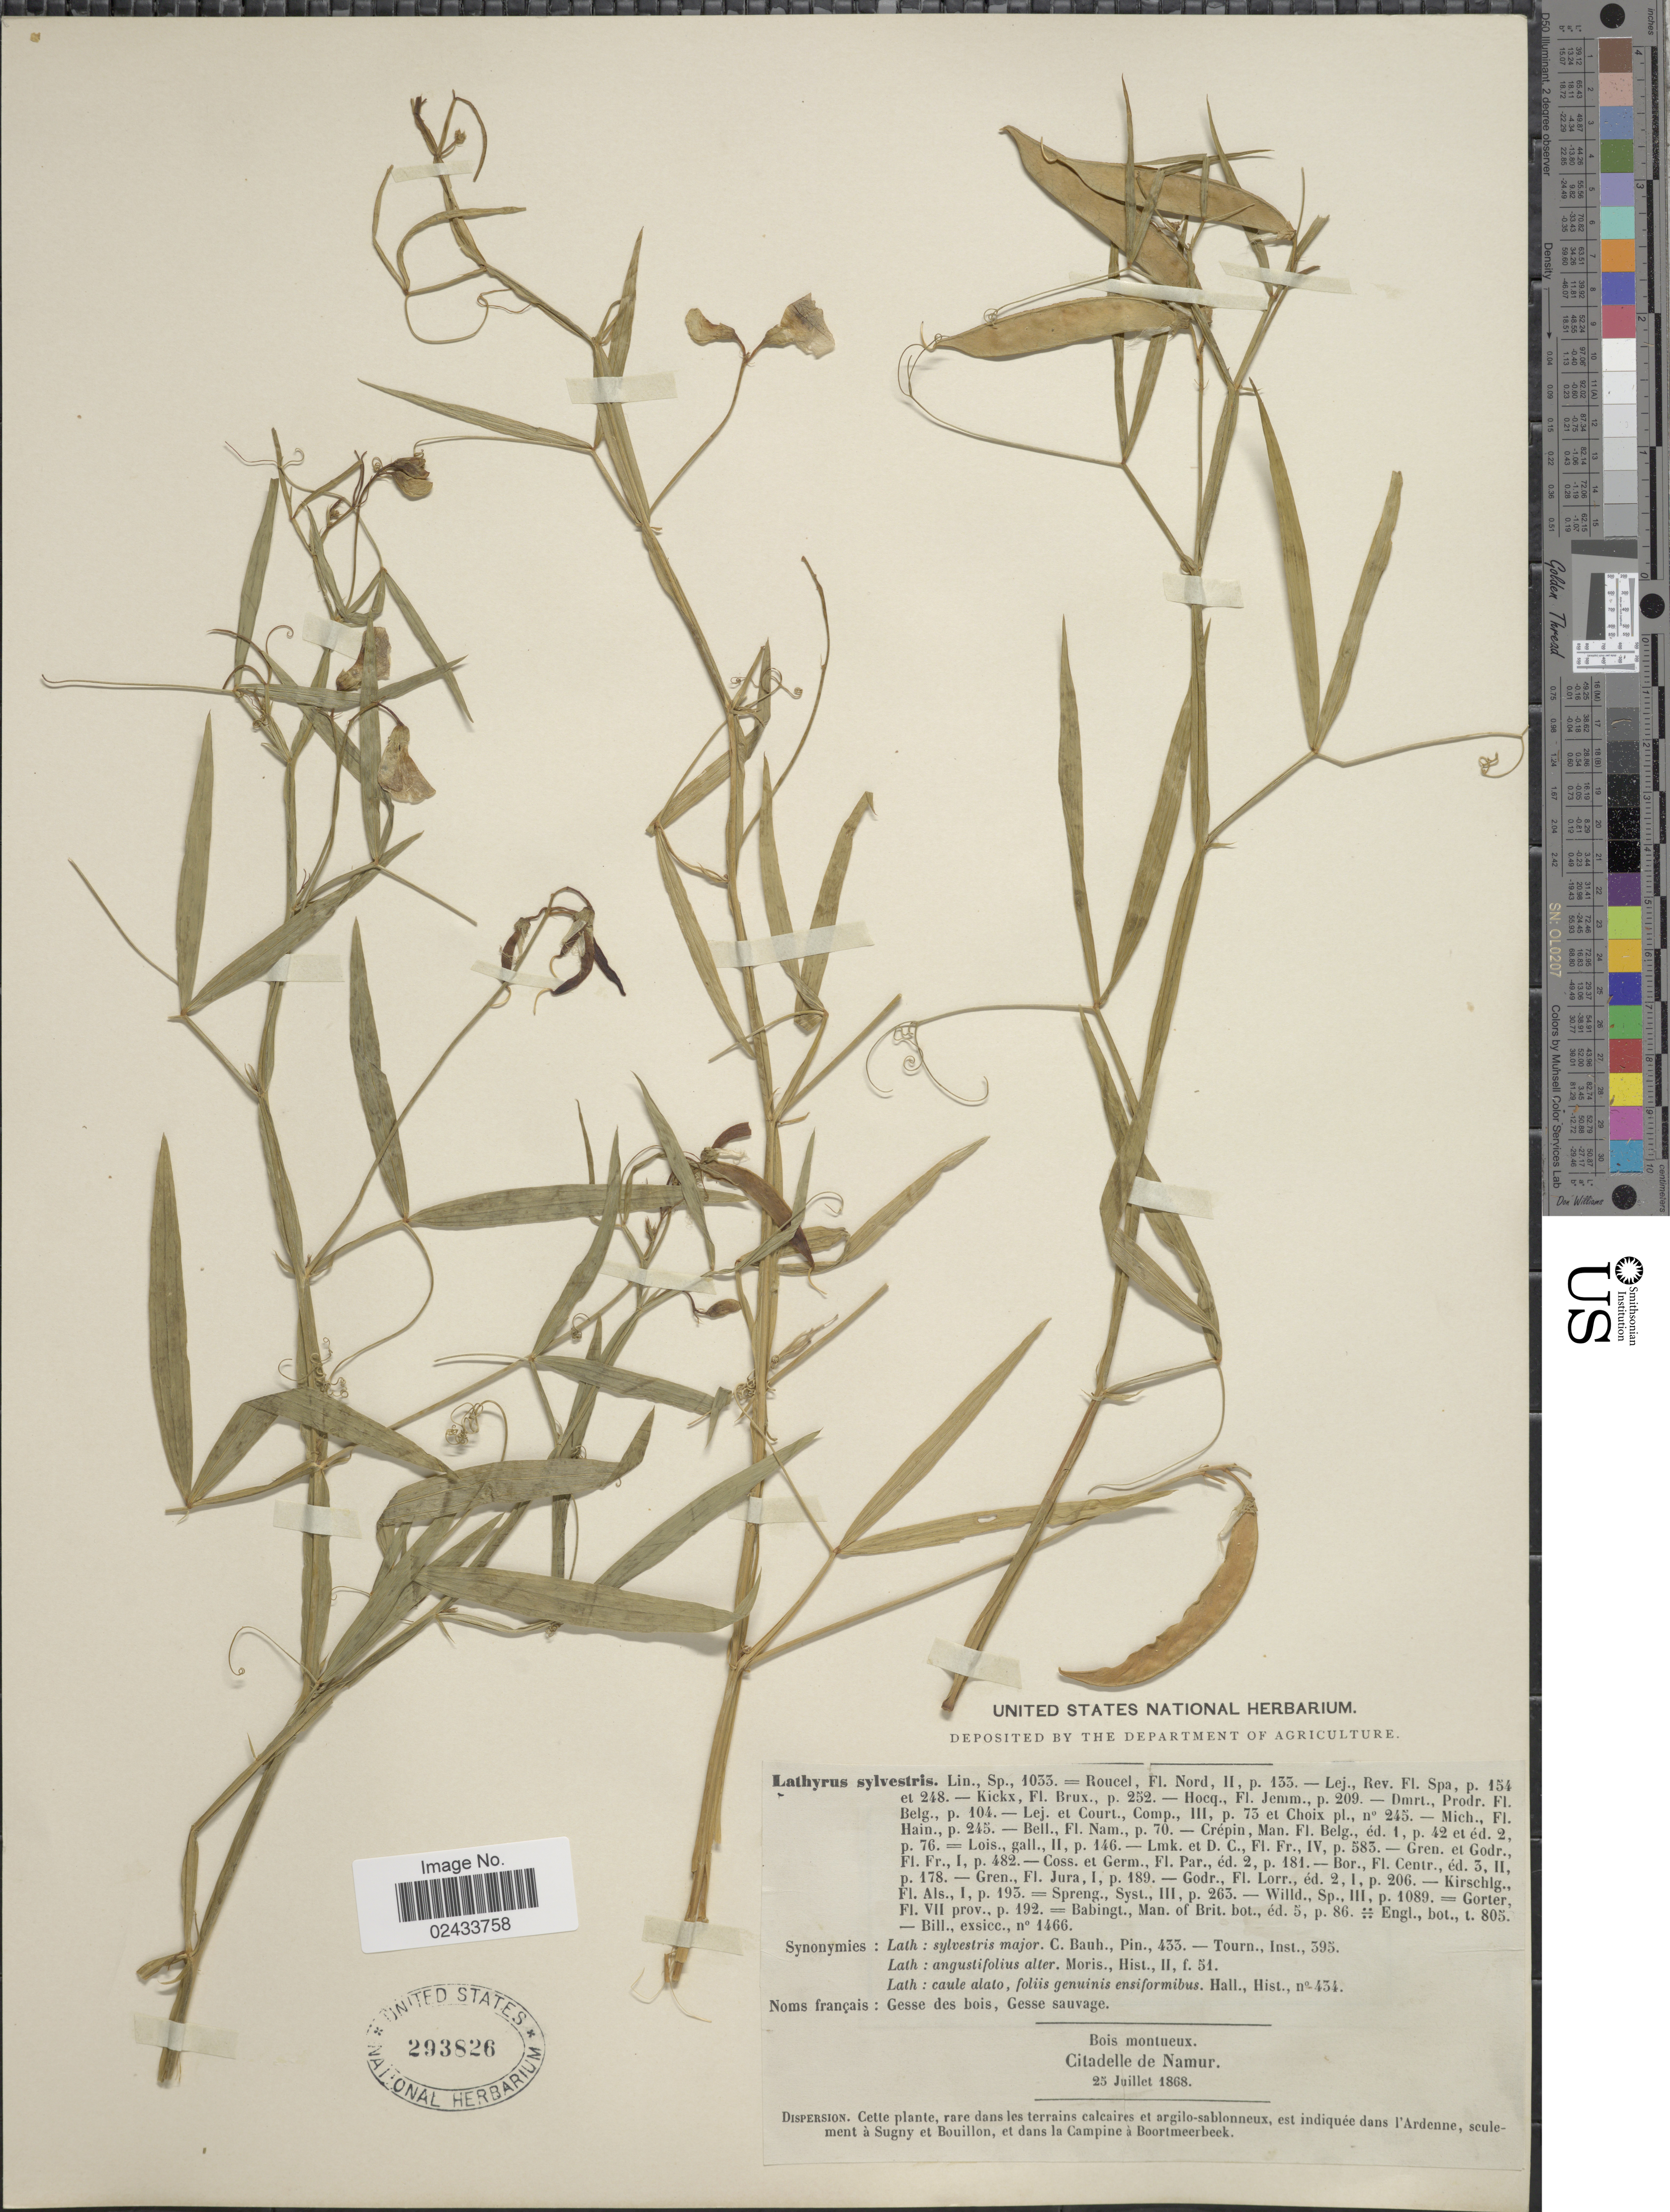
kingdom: Plantae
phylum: Tracheophyta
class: Magnoliopsida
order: Fabales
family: Fabaceae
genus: Lathyrus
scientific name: Lathyrus sylvestris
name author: L.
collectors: ex herb. United States National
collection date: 1868-07-25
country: Belgium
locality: Bois montueux, Citadelle de Namur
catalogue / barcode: US 293826